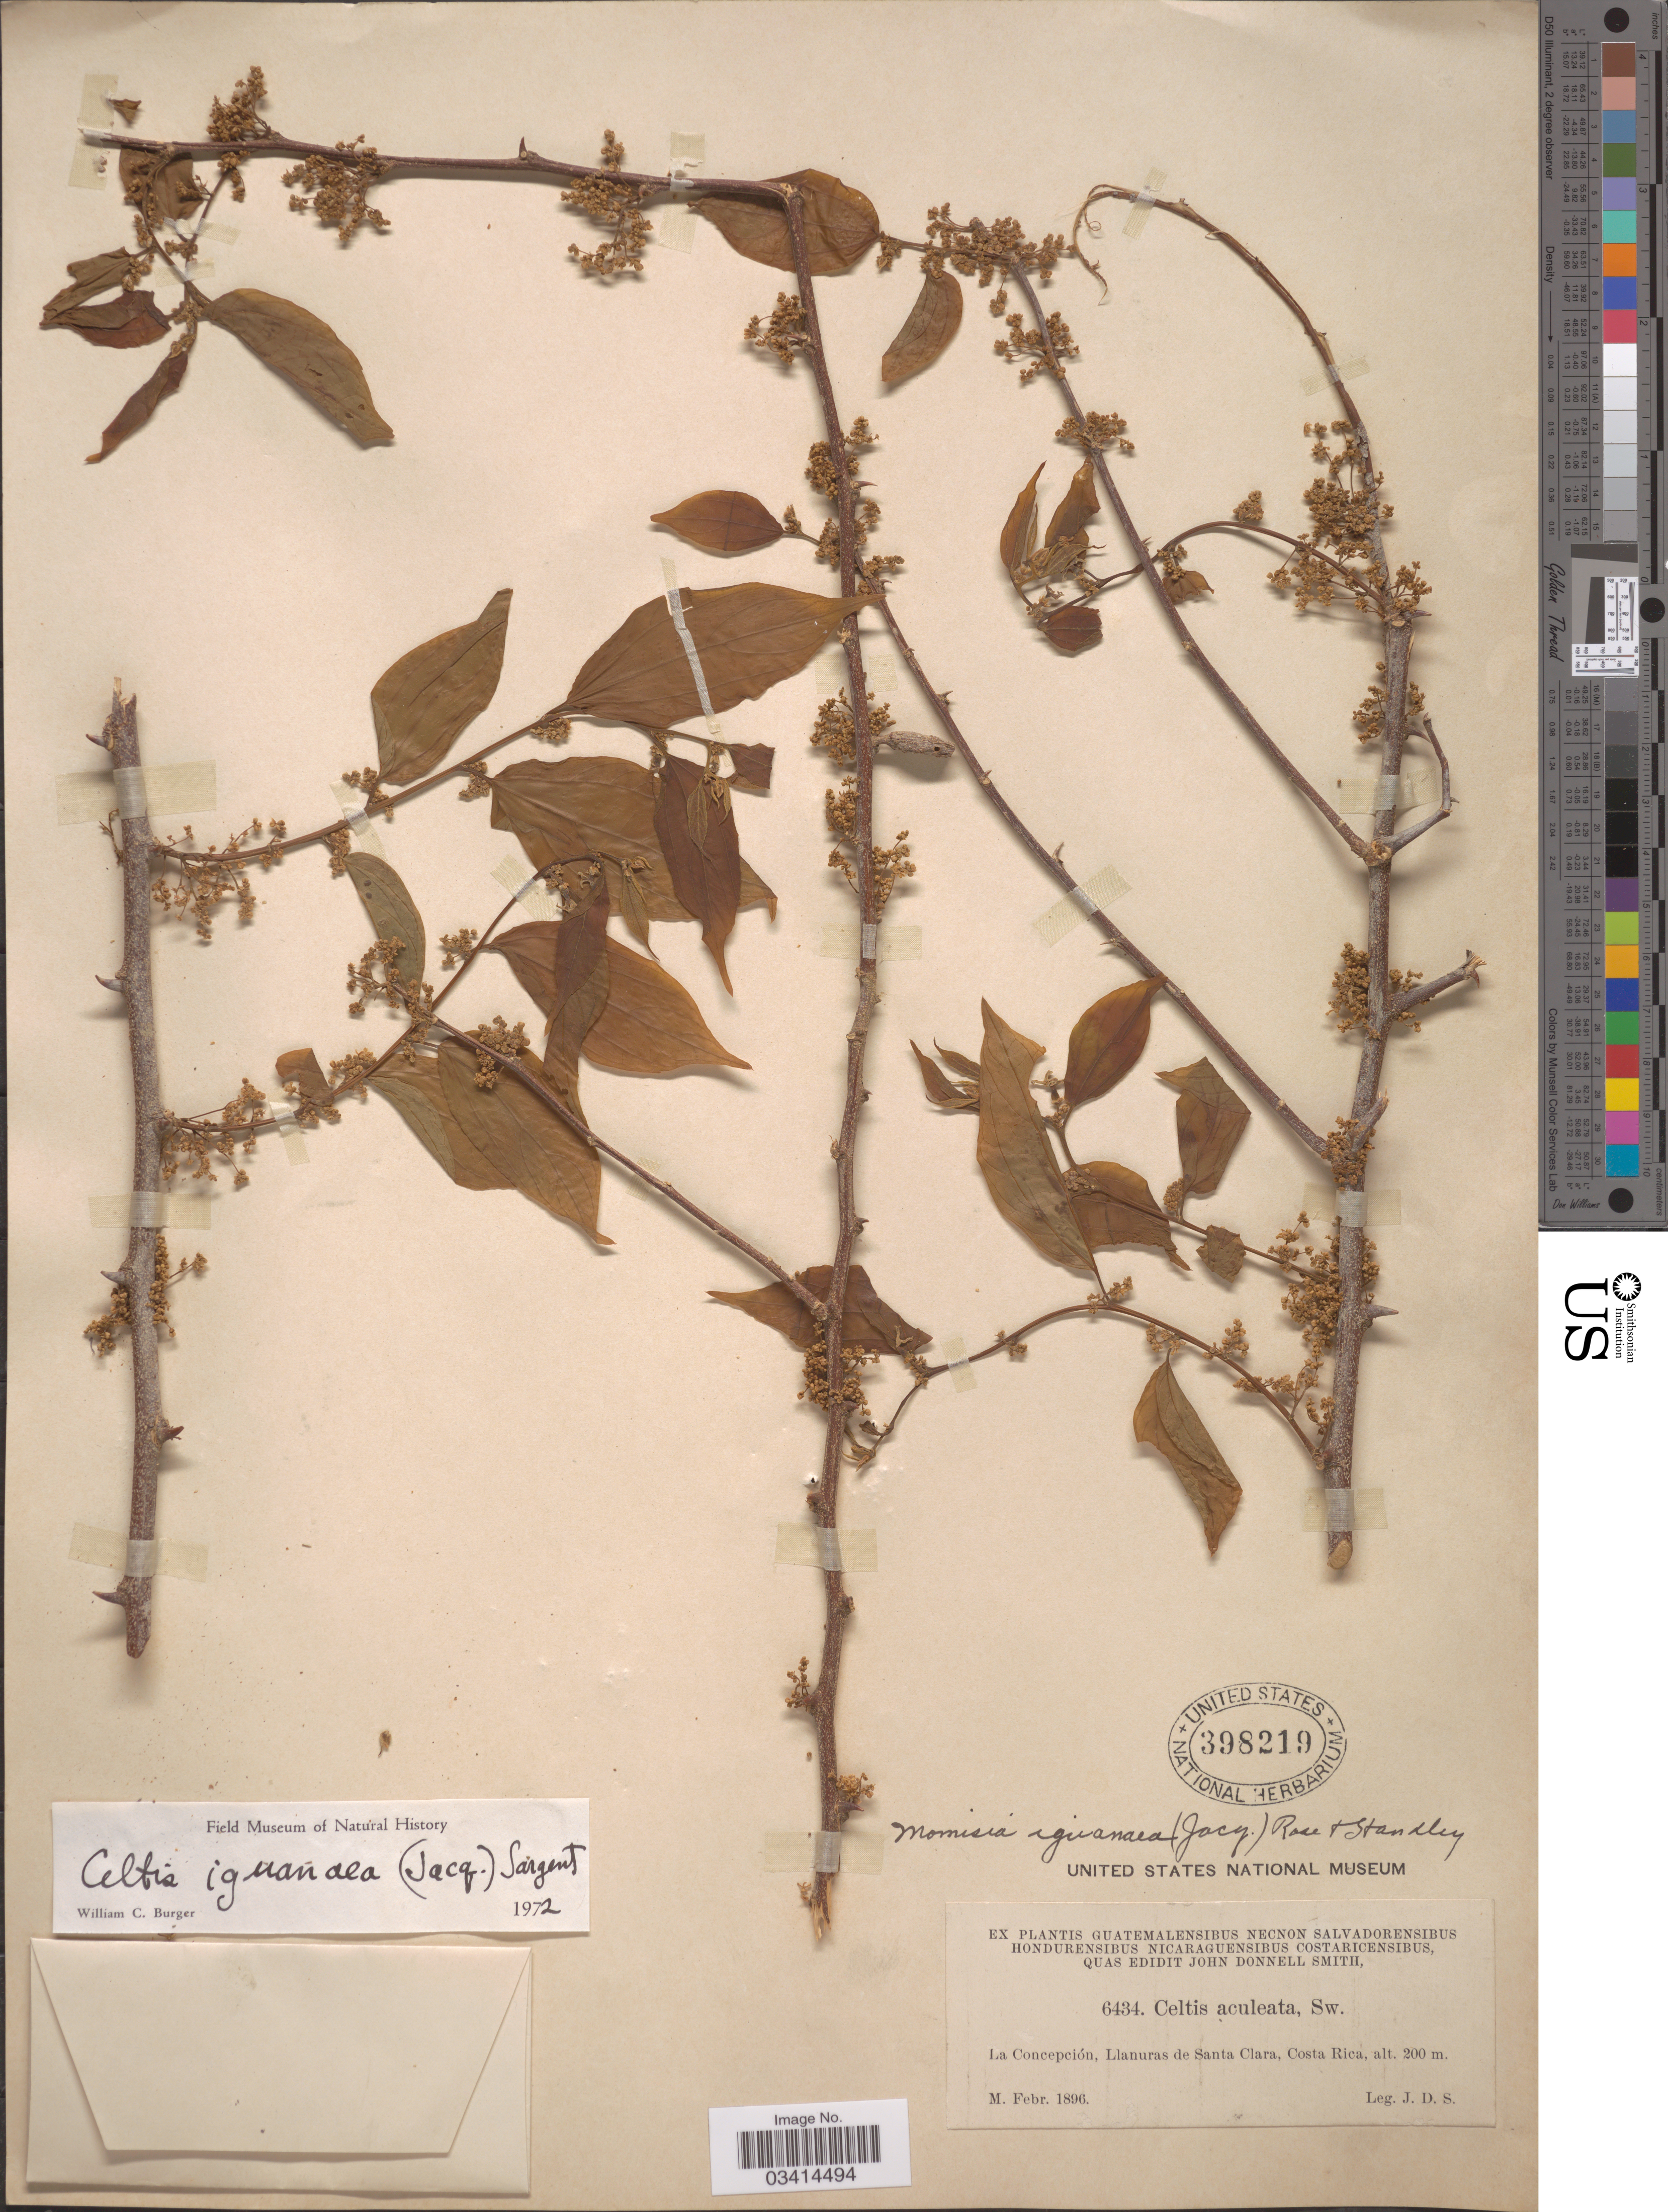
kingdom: Plantae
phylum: Tracheophyta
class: Magnoliopsida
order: Rosales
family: Cannabaceae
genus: Celtis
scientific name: Celtis iguanaea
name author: (Jacq.) Sarg.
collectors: J. Donnell Smith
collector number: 6434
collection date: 1896-02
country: Costa Rica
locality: La Concepción, Llanuras de Santa Clara.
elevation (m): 200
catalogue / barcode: US 398219